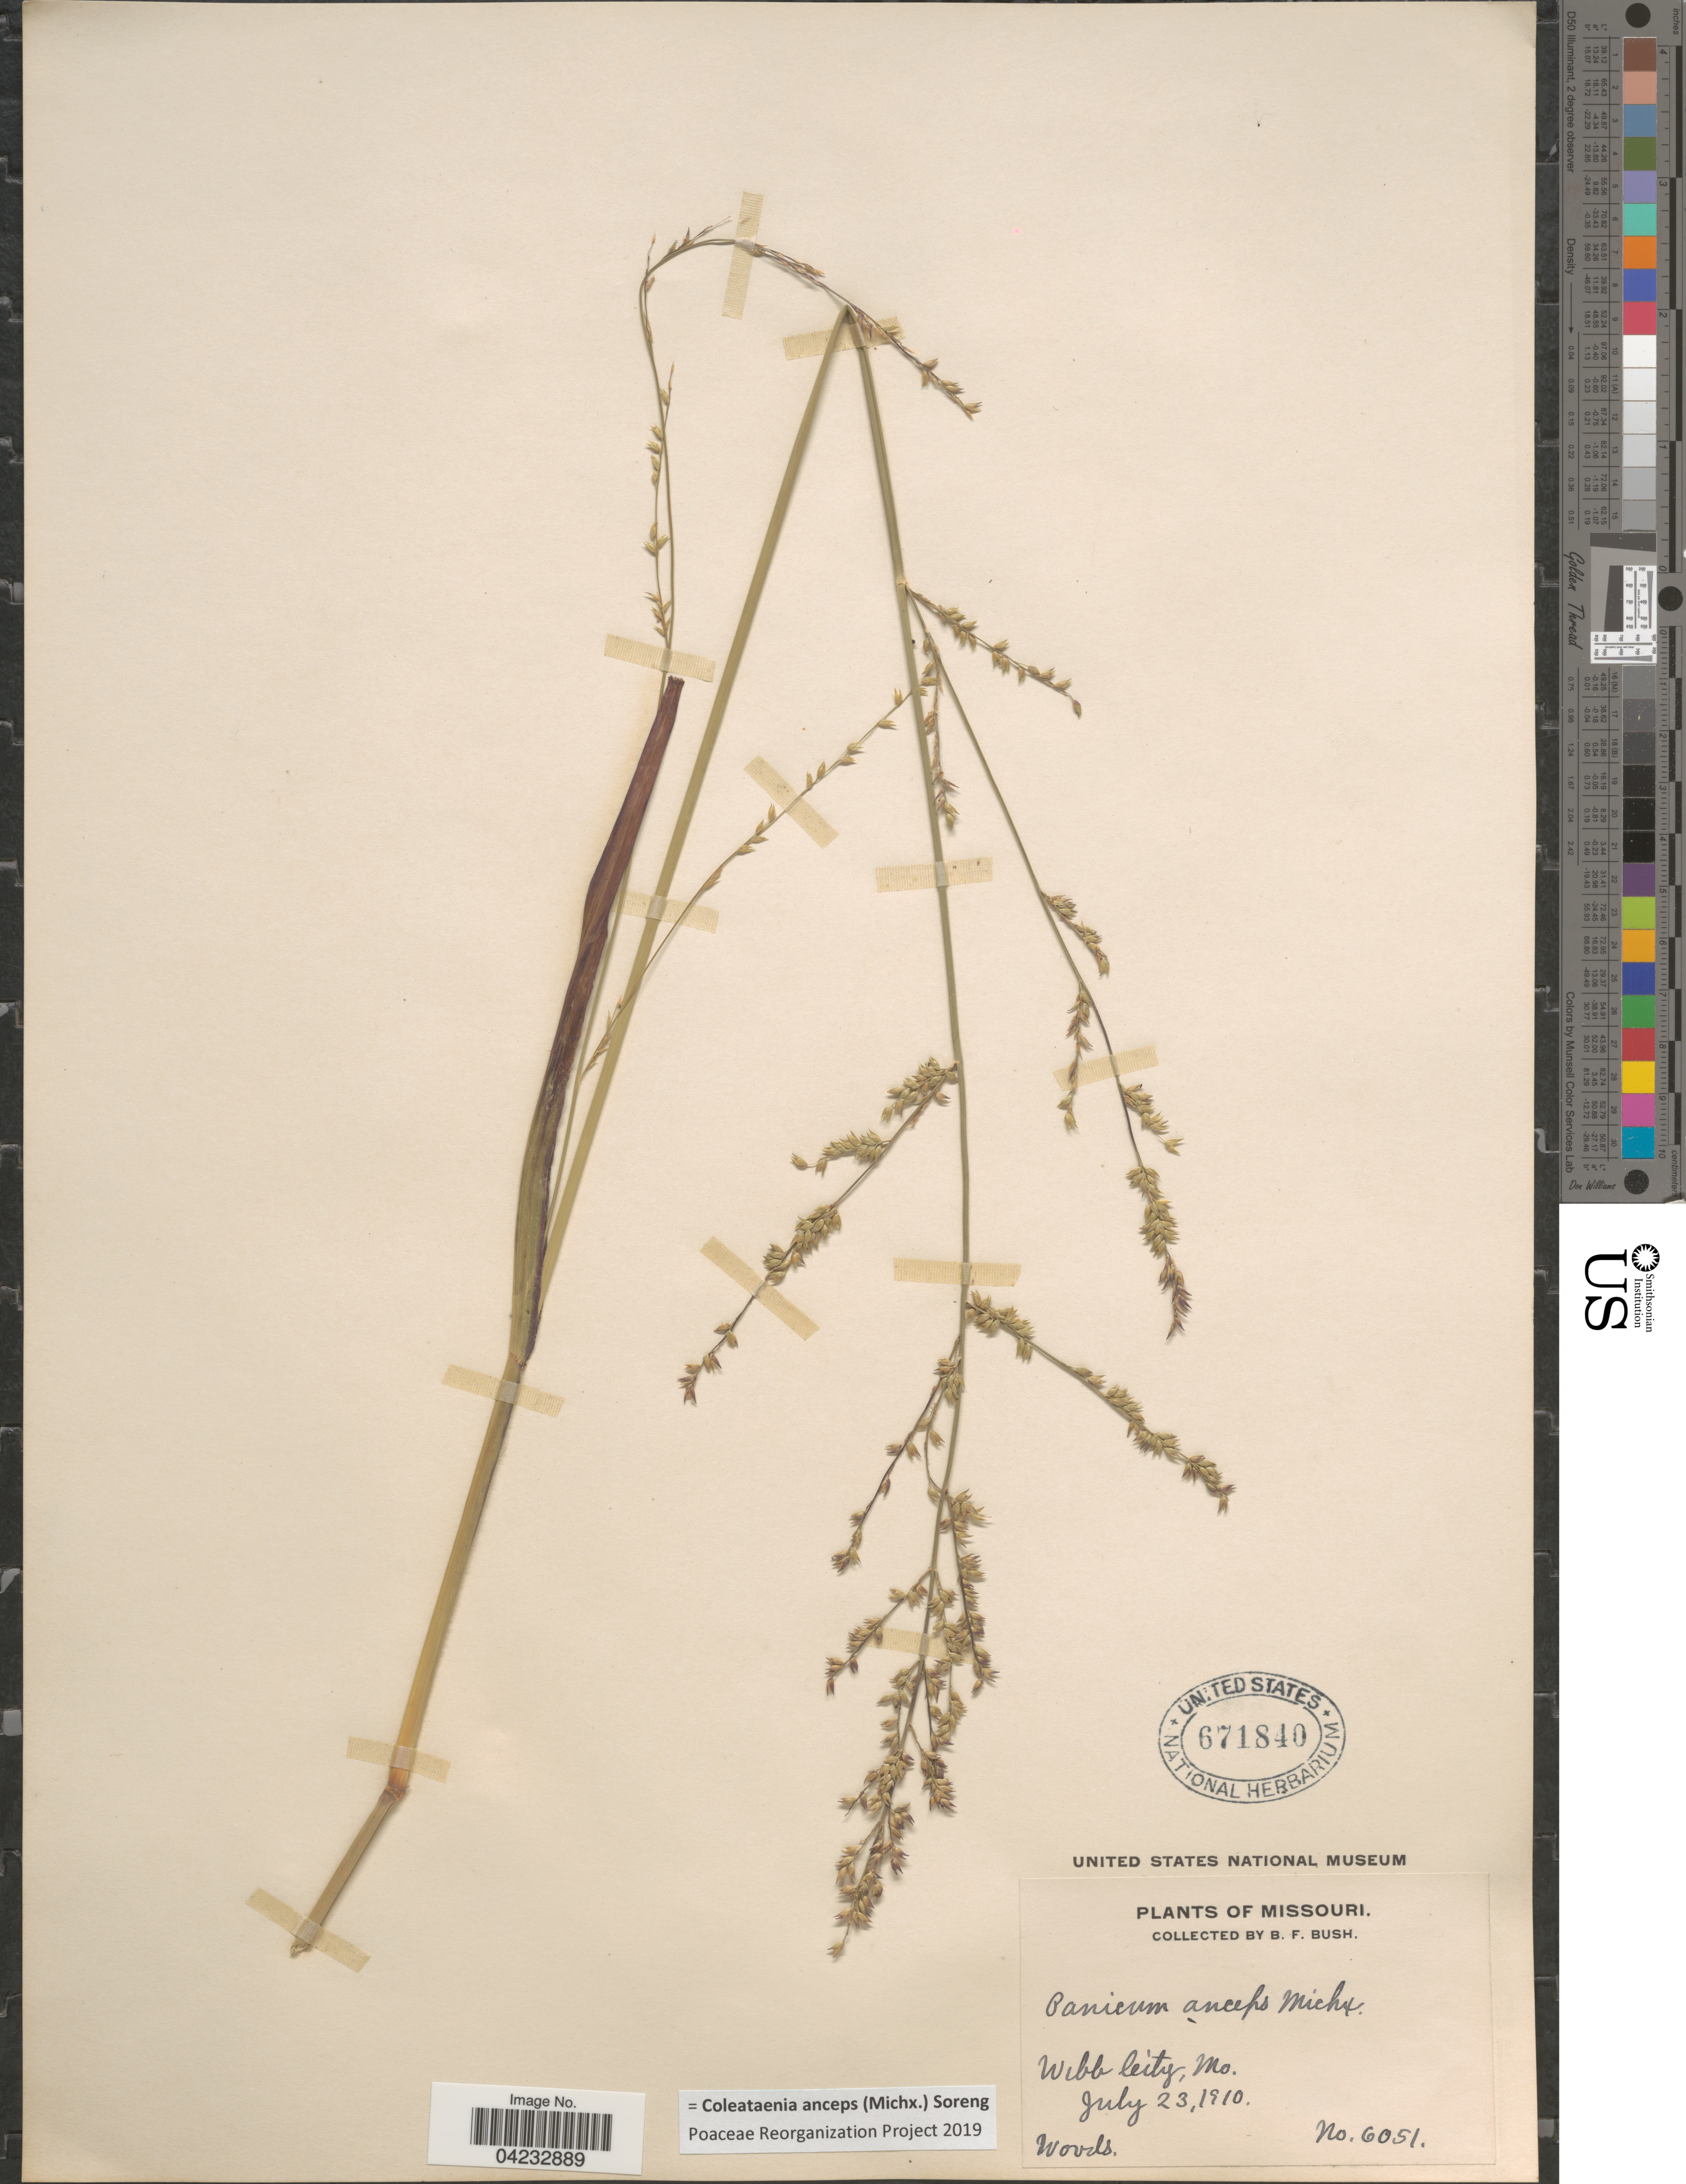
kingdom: Plantae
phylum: Tracheophyta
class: Liliopsida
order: Poales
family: Poaceae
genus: Coleataenia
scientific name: Coleataenia anceps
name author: (Michx.) Soreng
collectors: B. F. Bush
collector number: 6051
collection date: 1910-07-23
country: United States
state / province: Missouri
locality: Webb City.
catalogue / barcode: US 671840